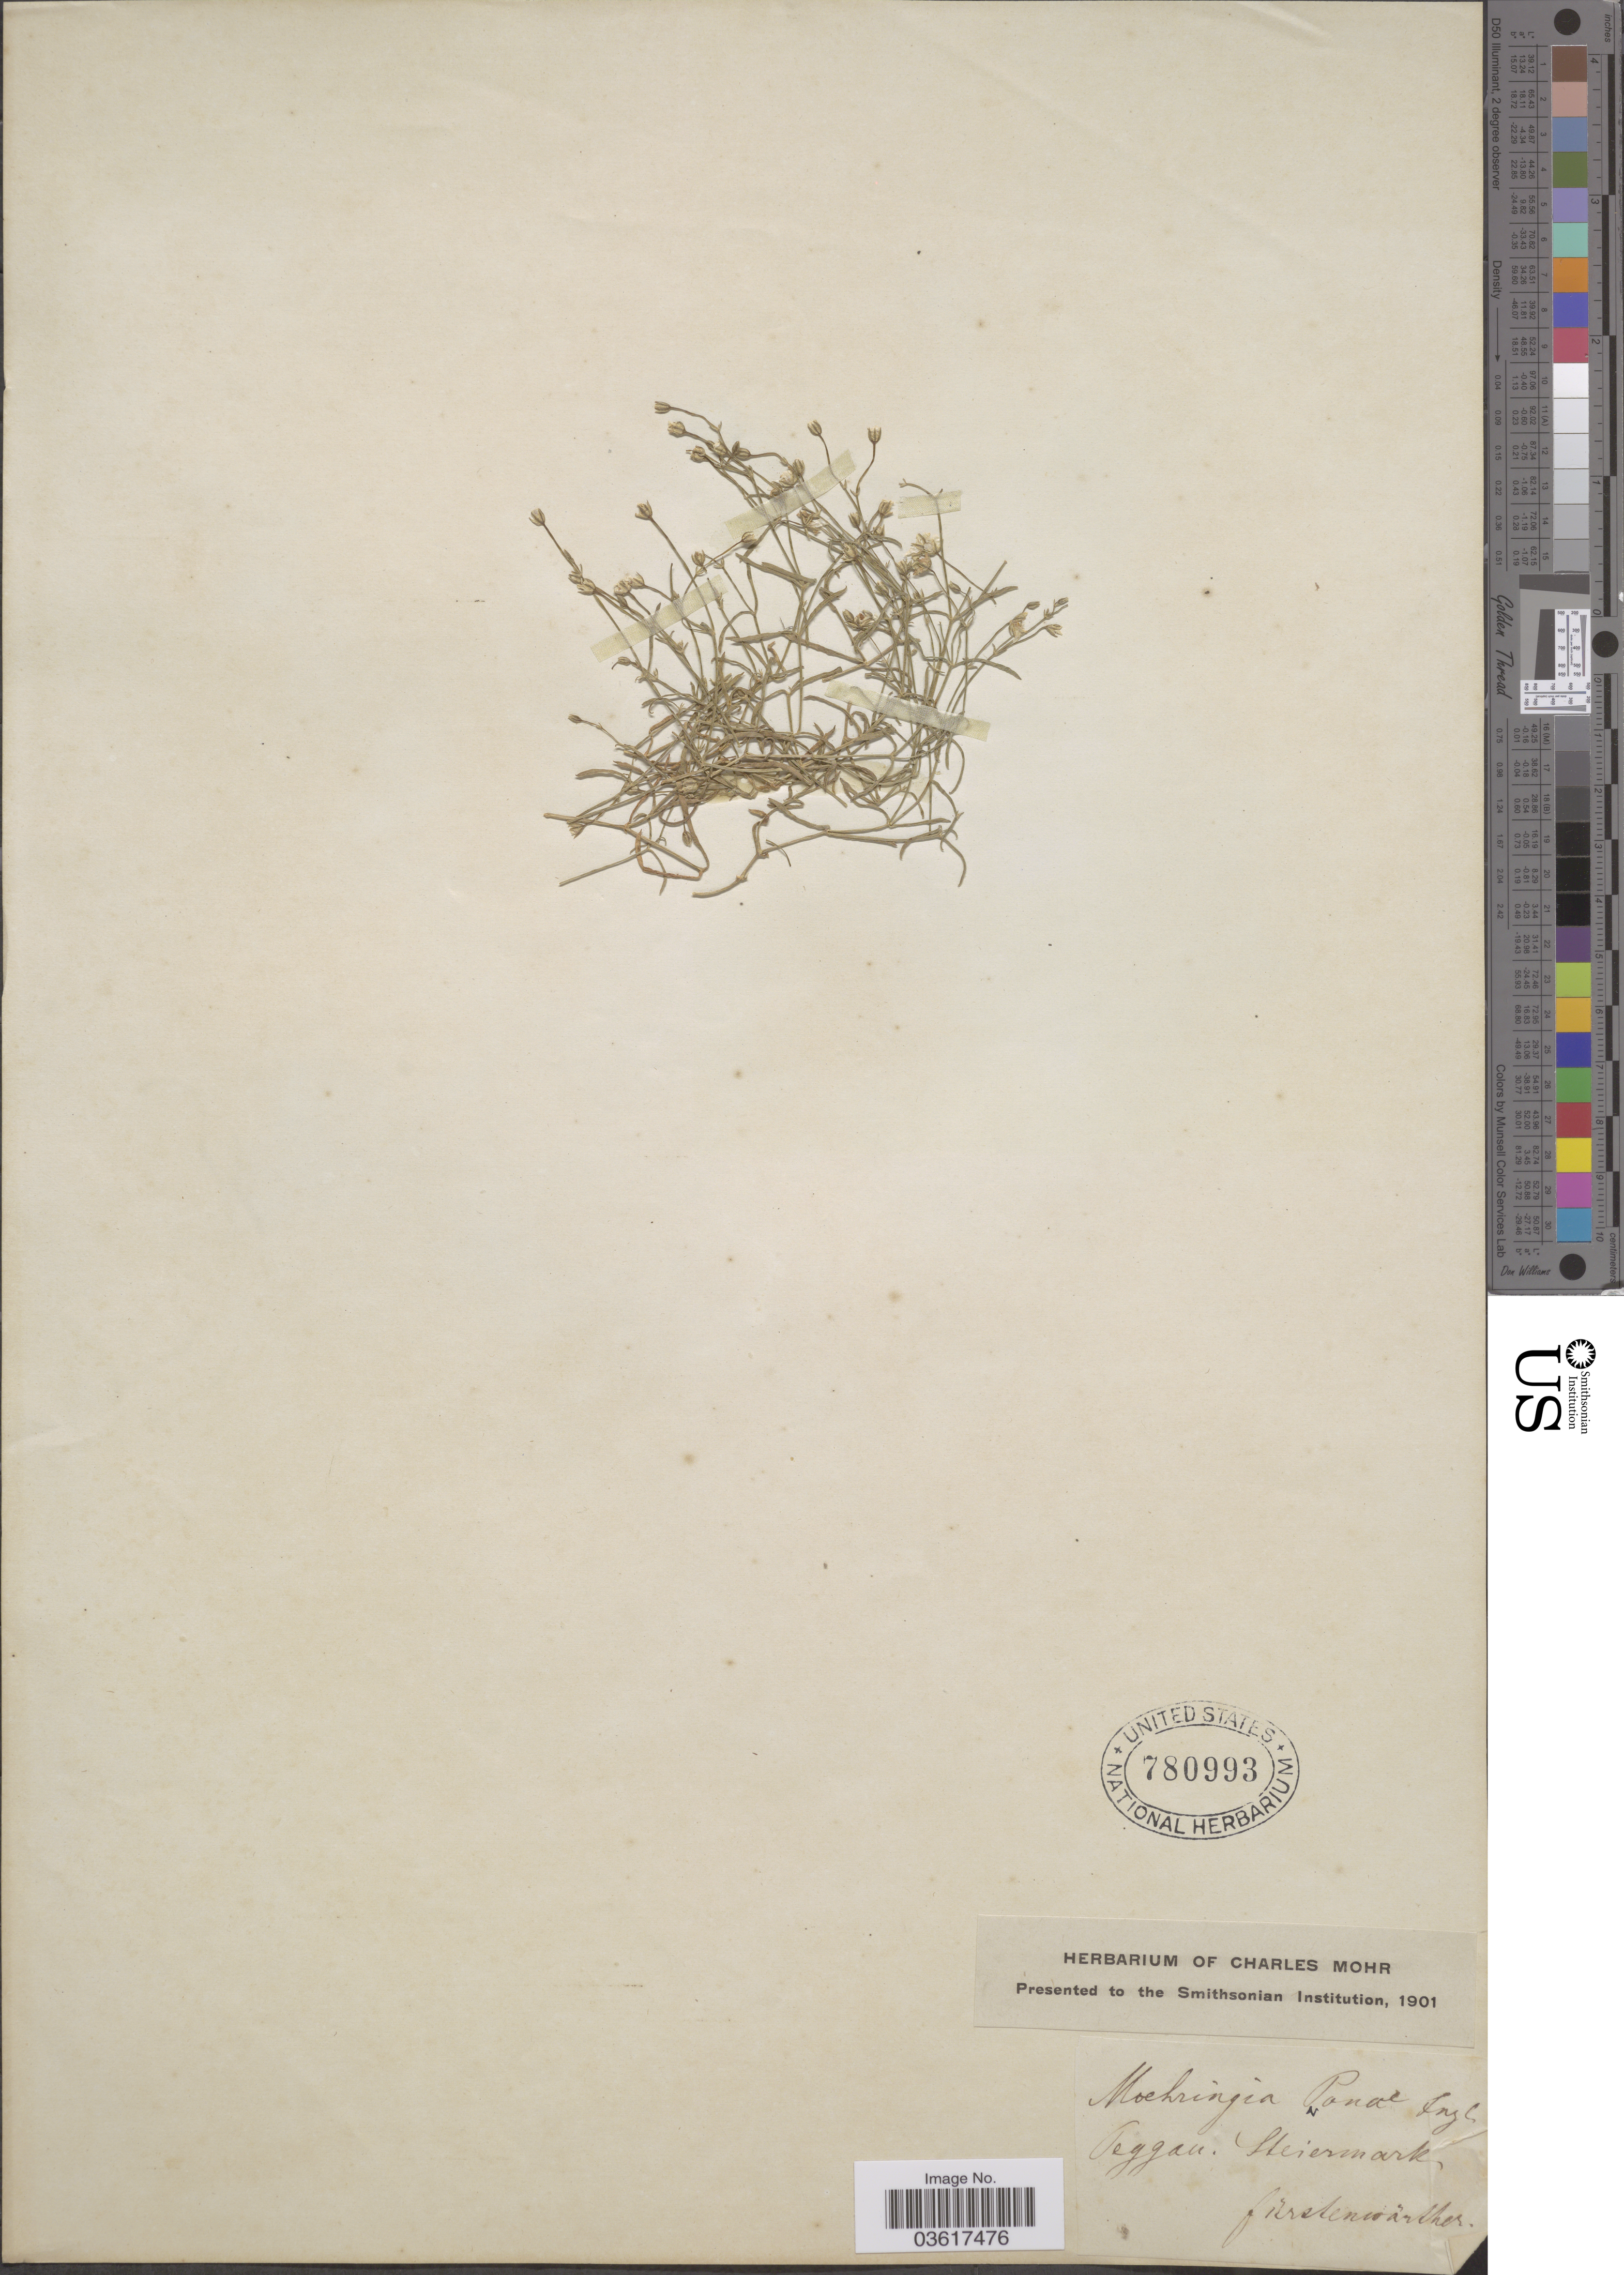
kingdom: Plantae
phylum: Tracheophyta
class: Magnoliopsida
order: Caryophyllales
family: Caryophyllaceae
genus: Moehringia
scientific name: Moehringia panae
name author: Fenzl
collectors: Fürstenwárther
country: Austria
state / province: Steiermark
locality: Peggau.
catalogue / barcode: US 780993